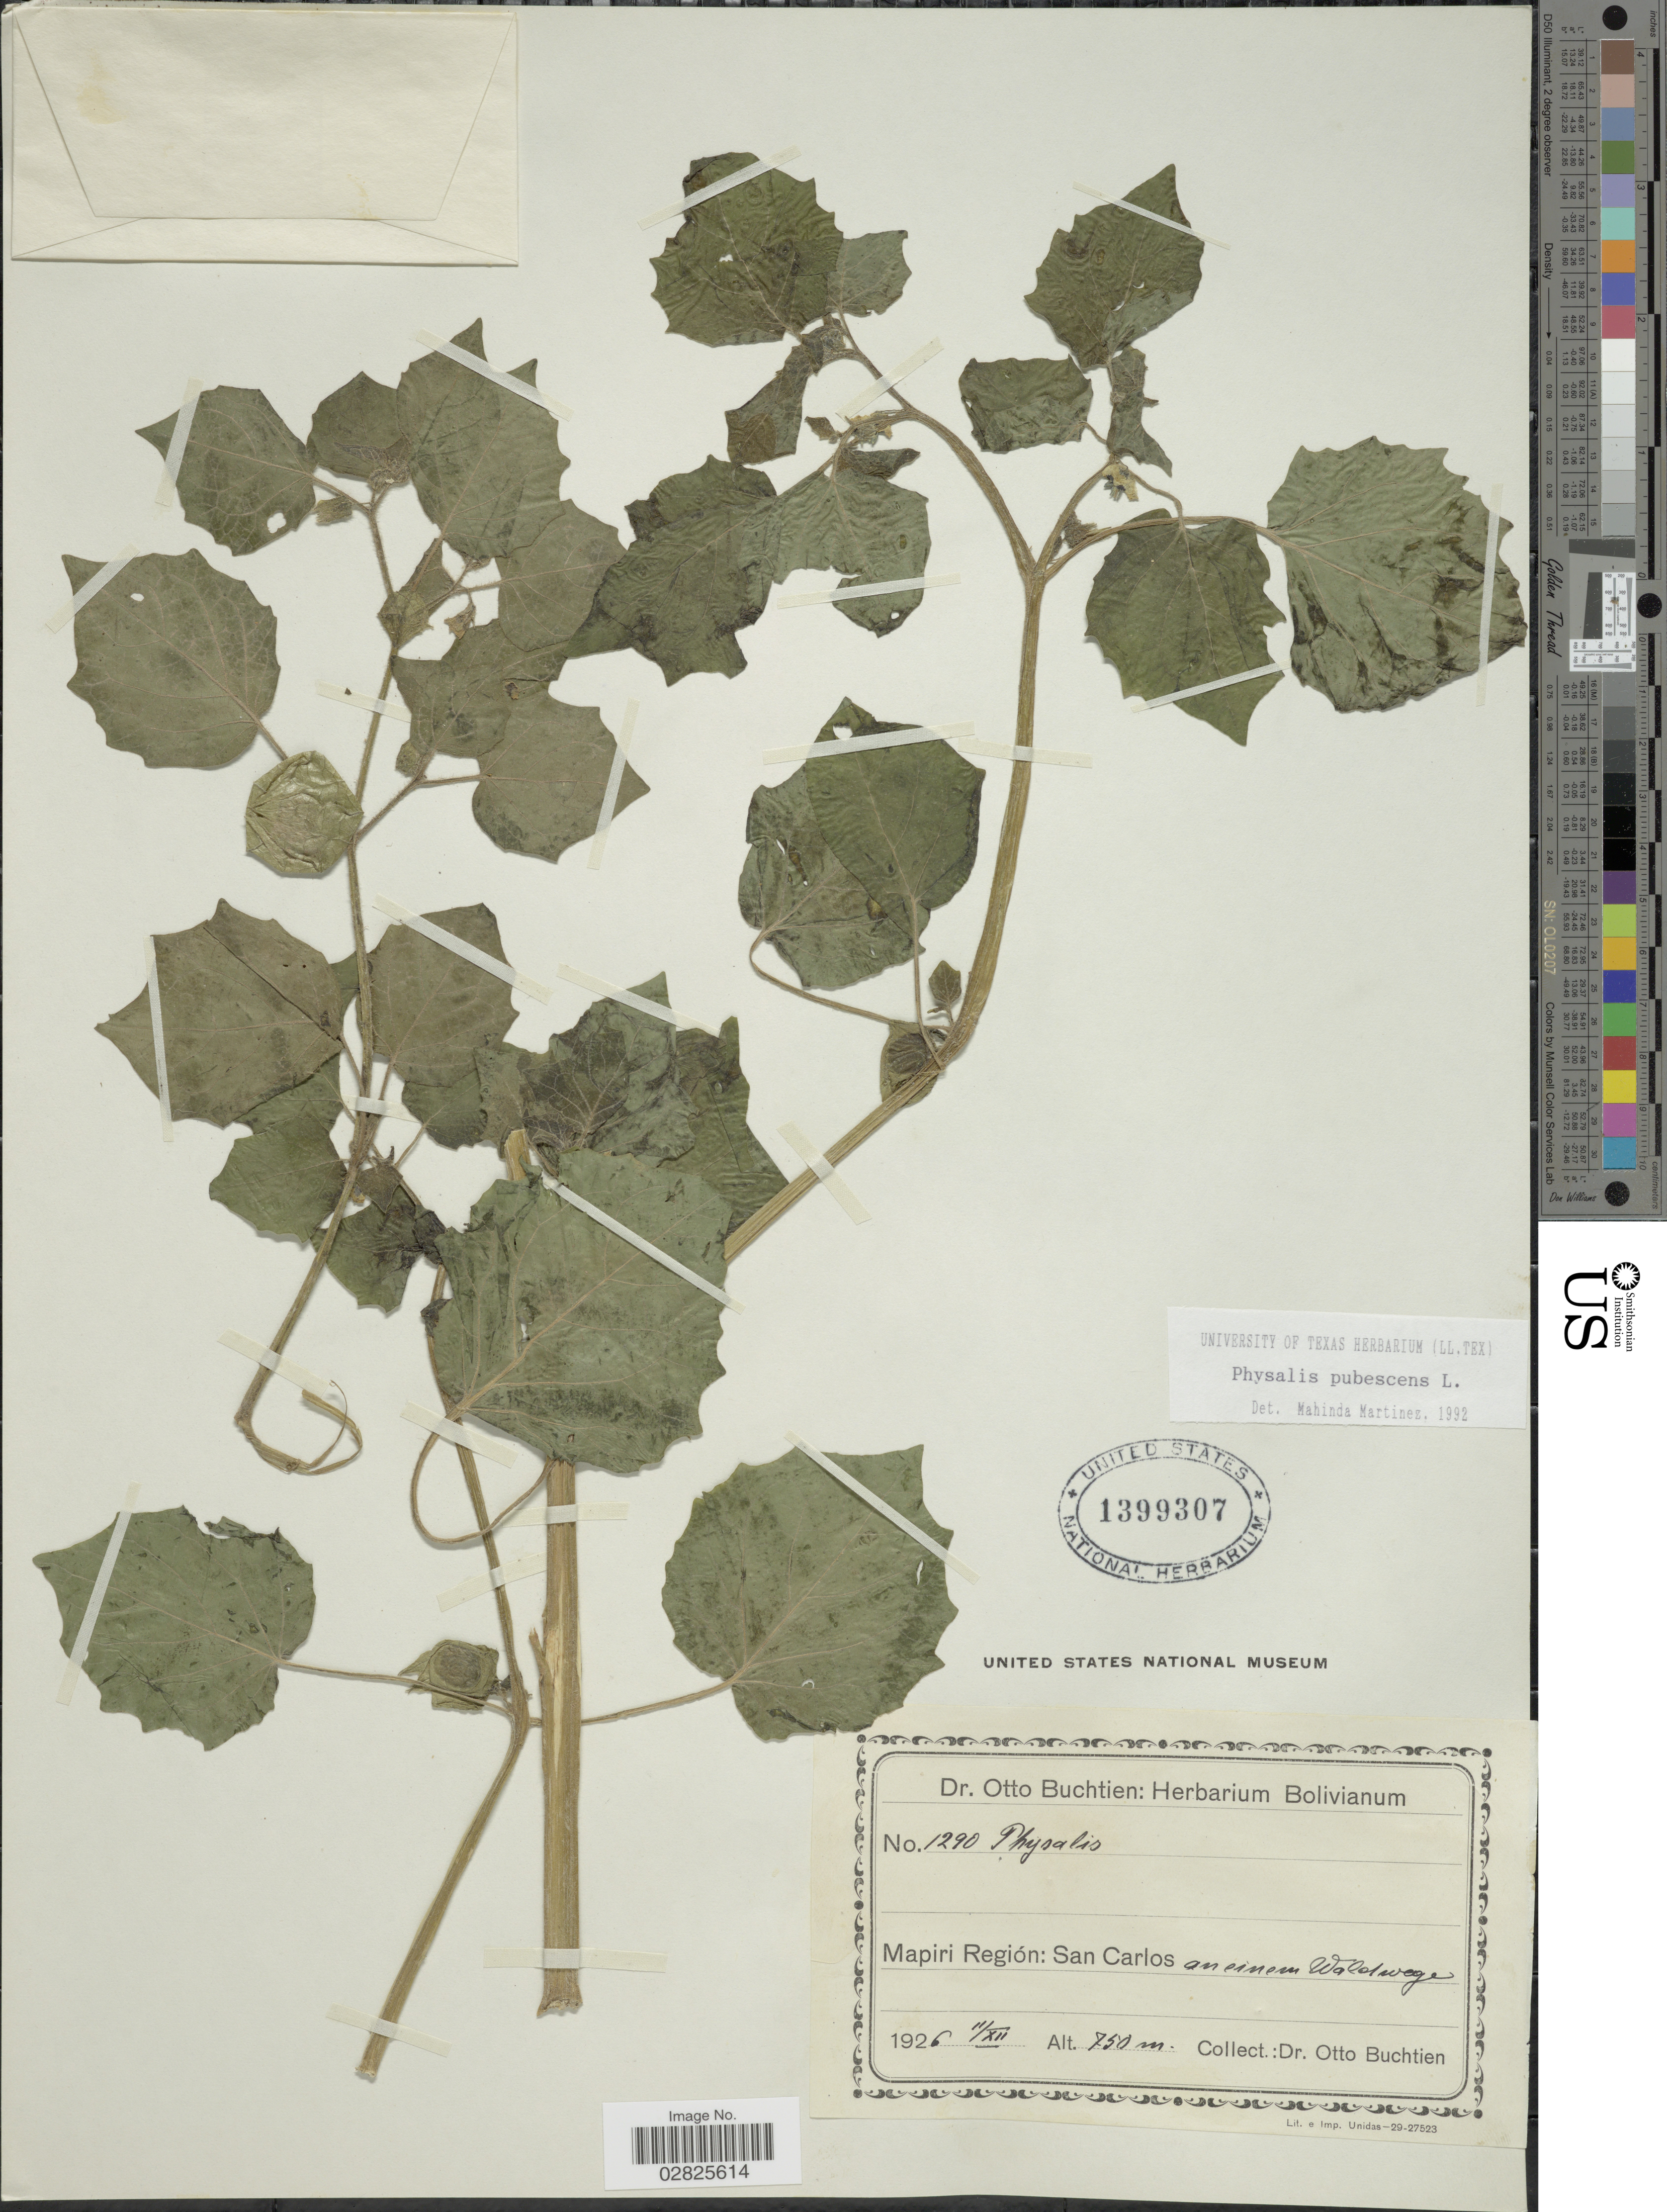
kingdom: Plantae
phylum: Tracheophyta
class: Magnoliopsida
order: Solanales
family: Solanaceae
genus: Physalis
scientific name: Physalis pubescens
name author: L.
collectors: O. Buchtien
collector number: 1290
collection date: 1926-12-11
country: Bolivia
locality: Mapiri Región: San Carlos an einem Waldwege.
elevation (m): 750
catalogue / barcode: US 1399307